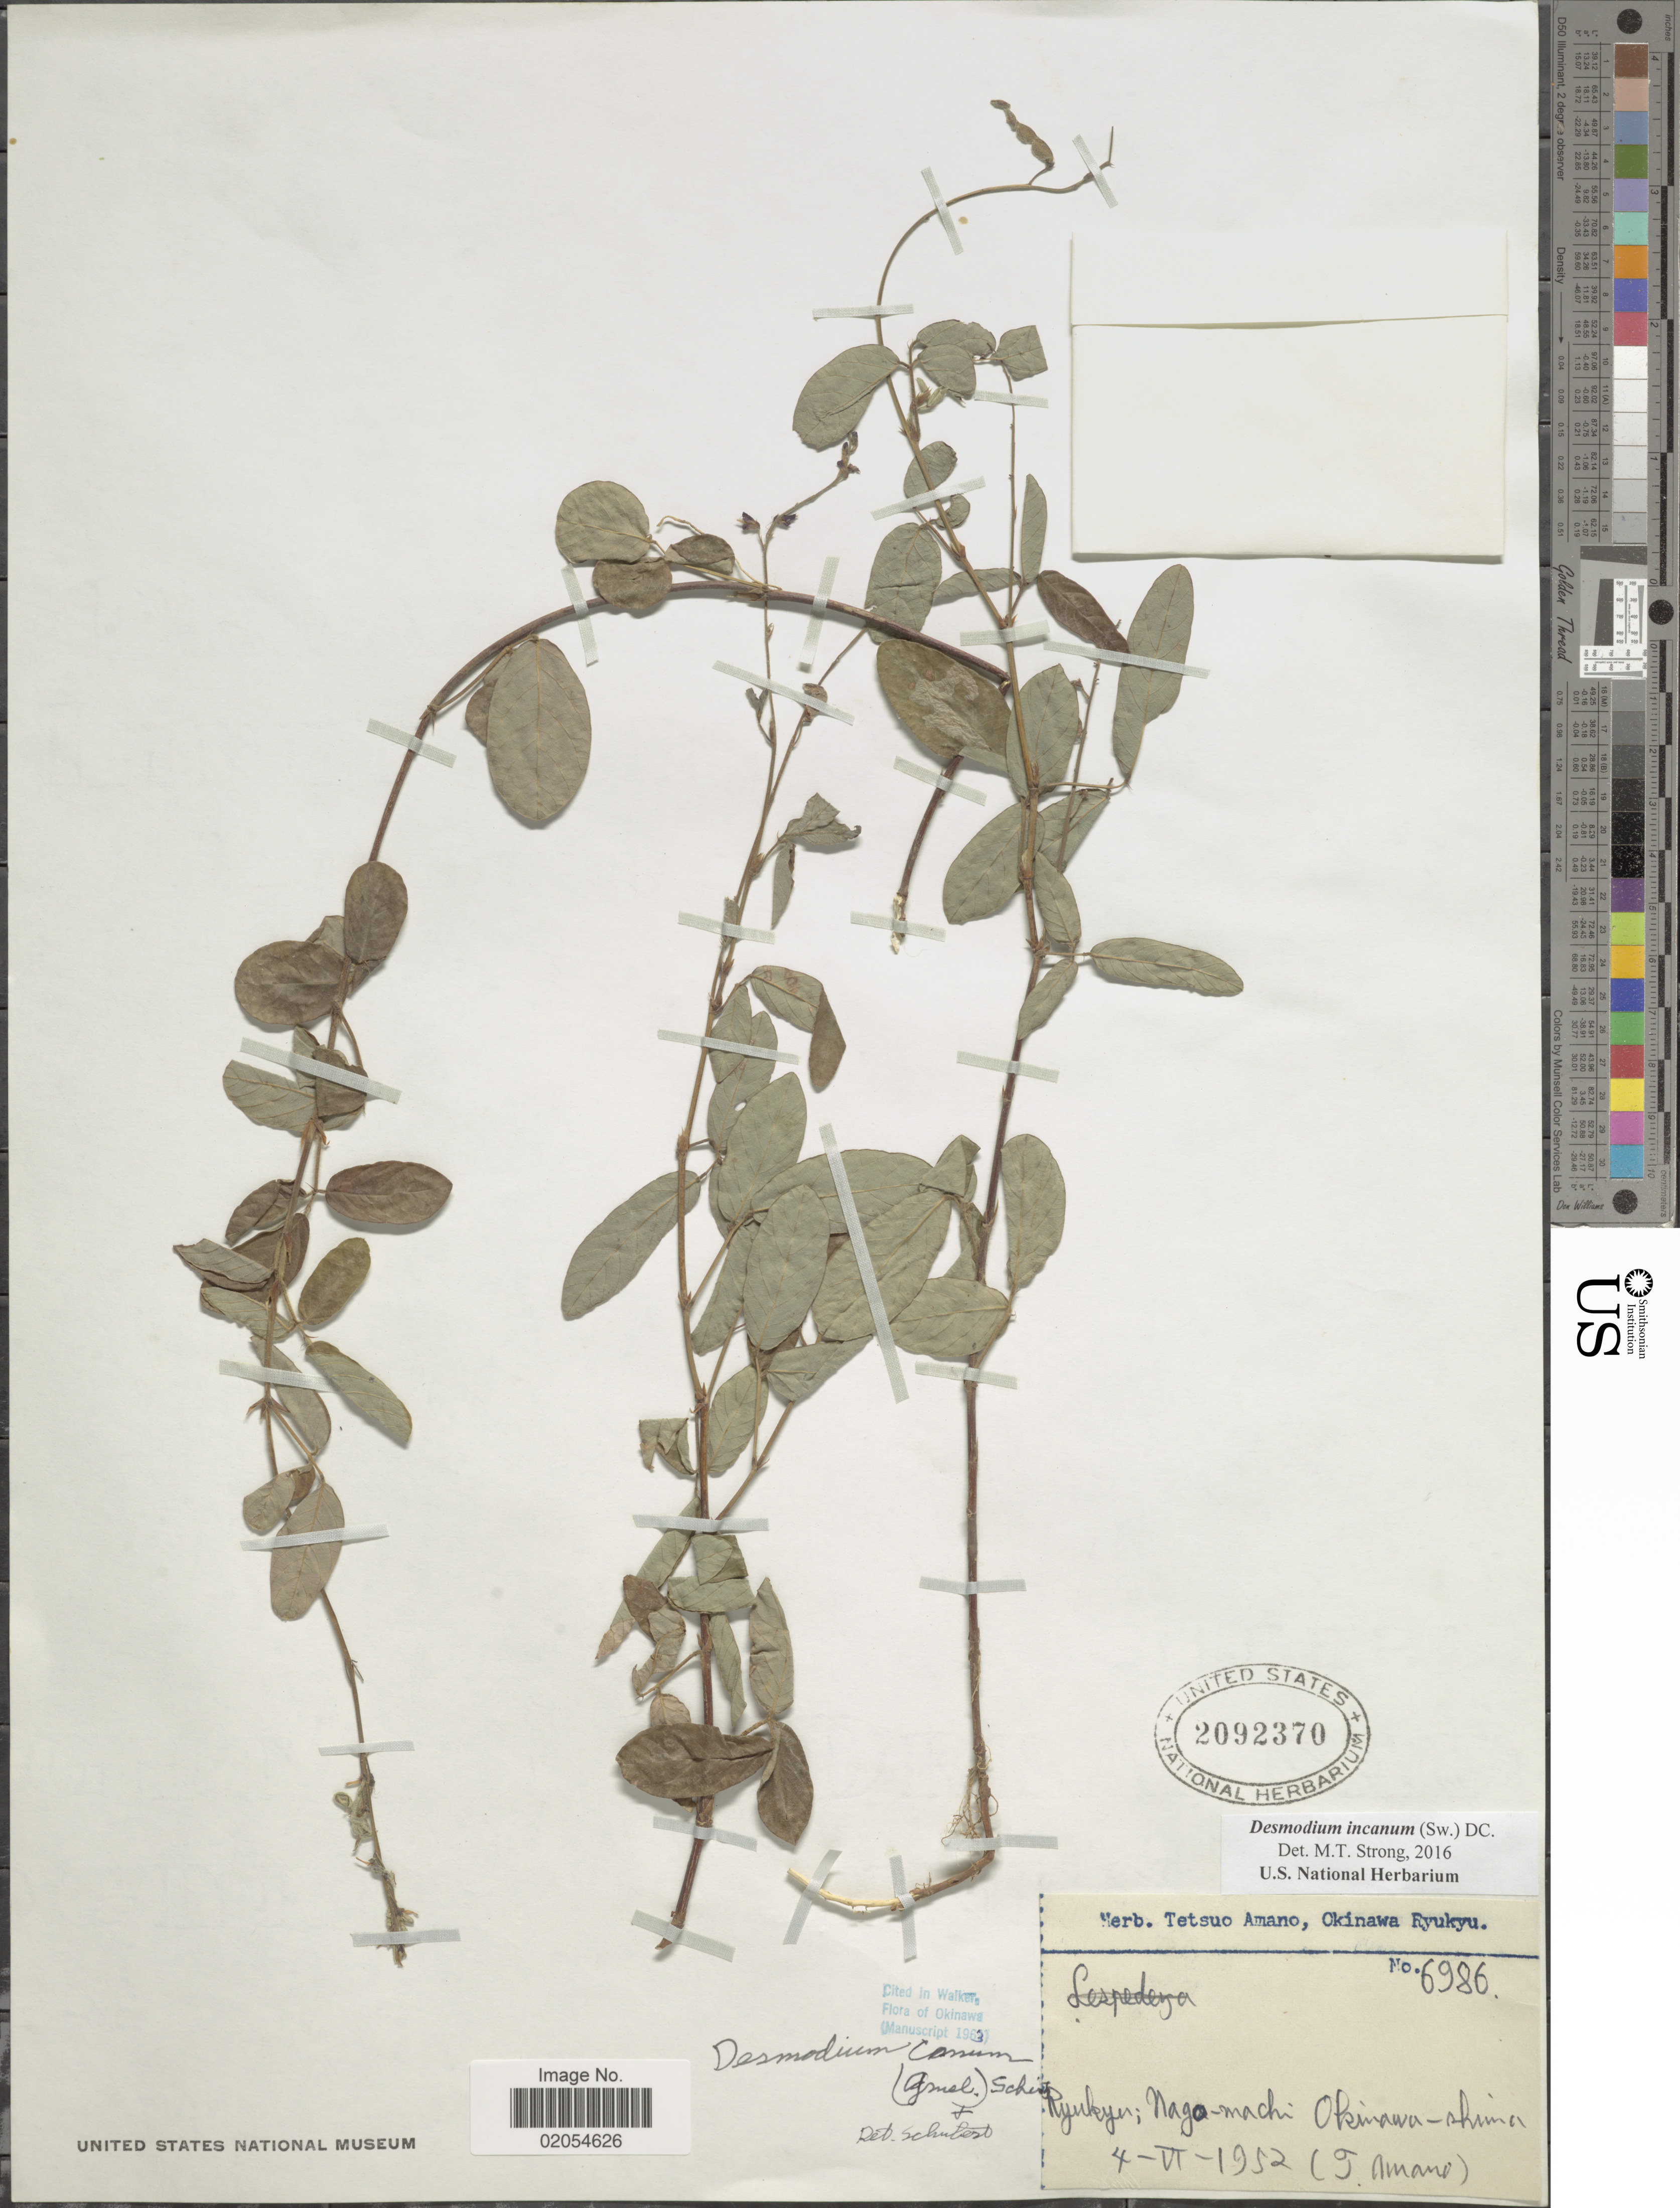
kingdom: Plantae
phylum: Tracheophyta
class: Magnoliopsida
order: Fabales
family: Fabaceae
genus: Desmodium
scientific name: Desmodium incanum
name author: (Sw.) DC.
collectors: T. Amano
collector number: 6986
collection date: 1952-05-04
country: Japan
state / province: Okinawa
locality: Ryukyu; Nago-machi: Okinawa-shima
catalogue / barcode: US 2092370